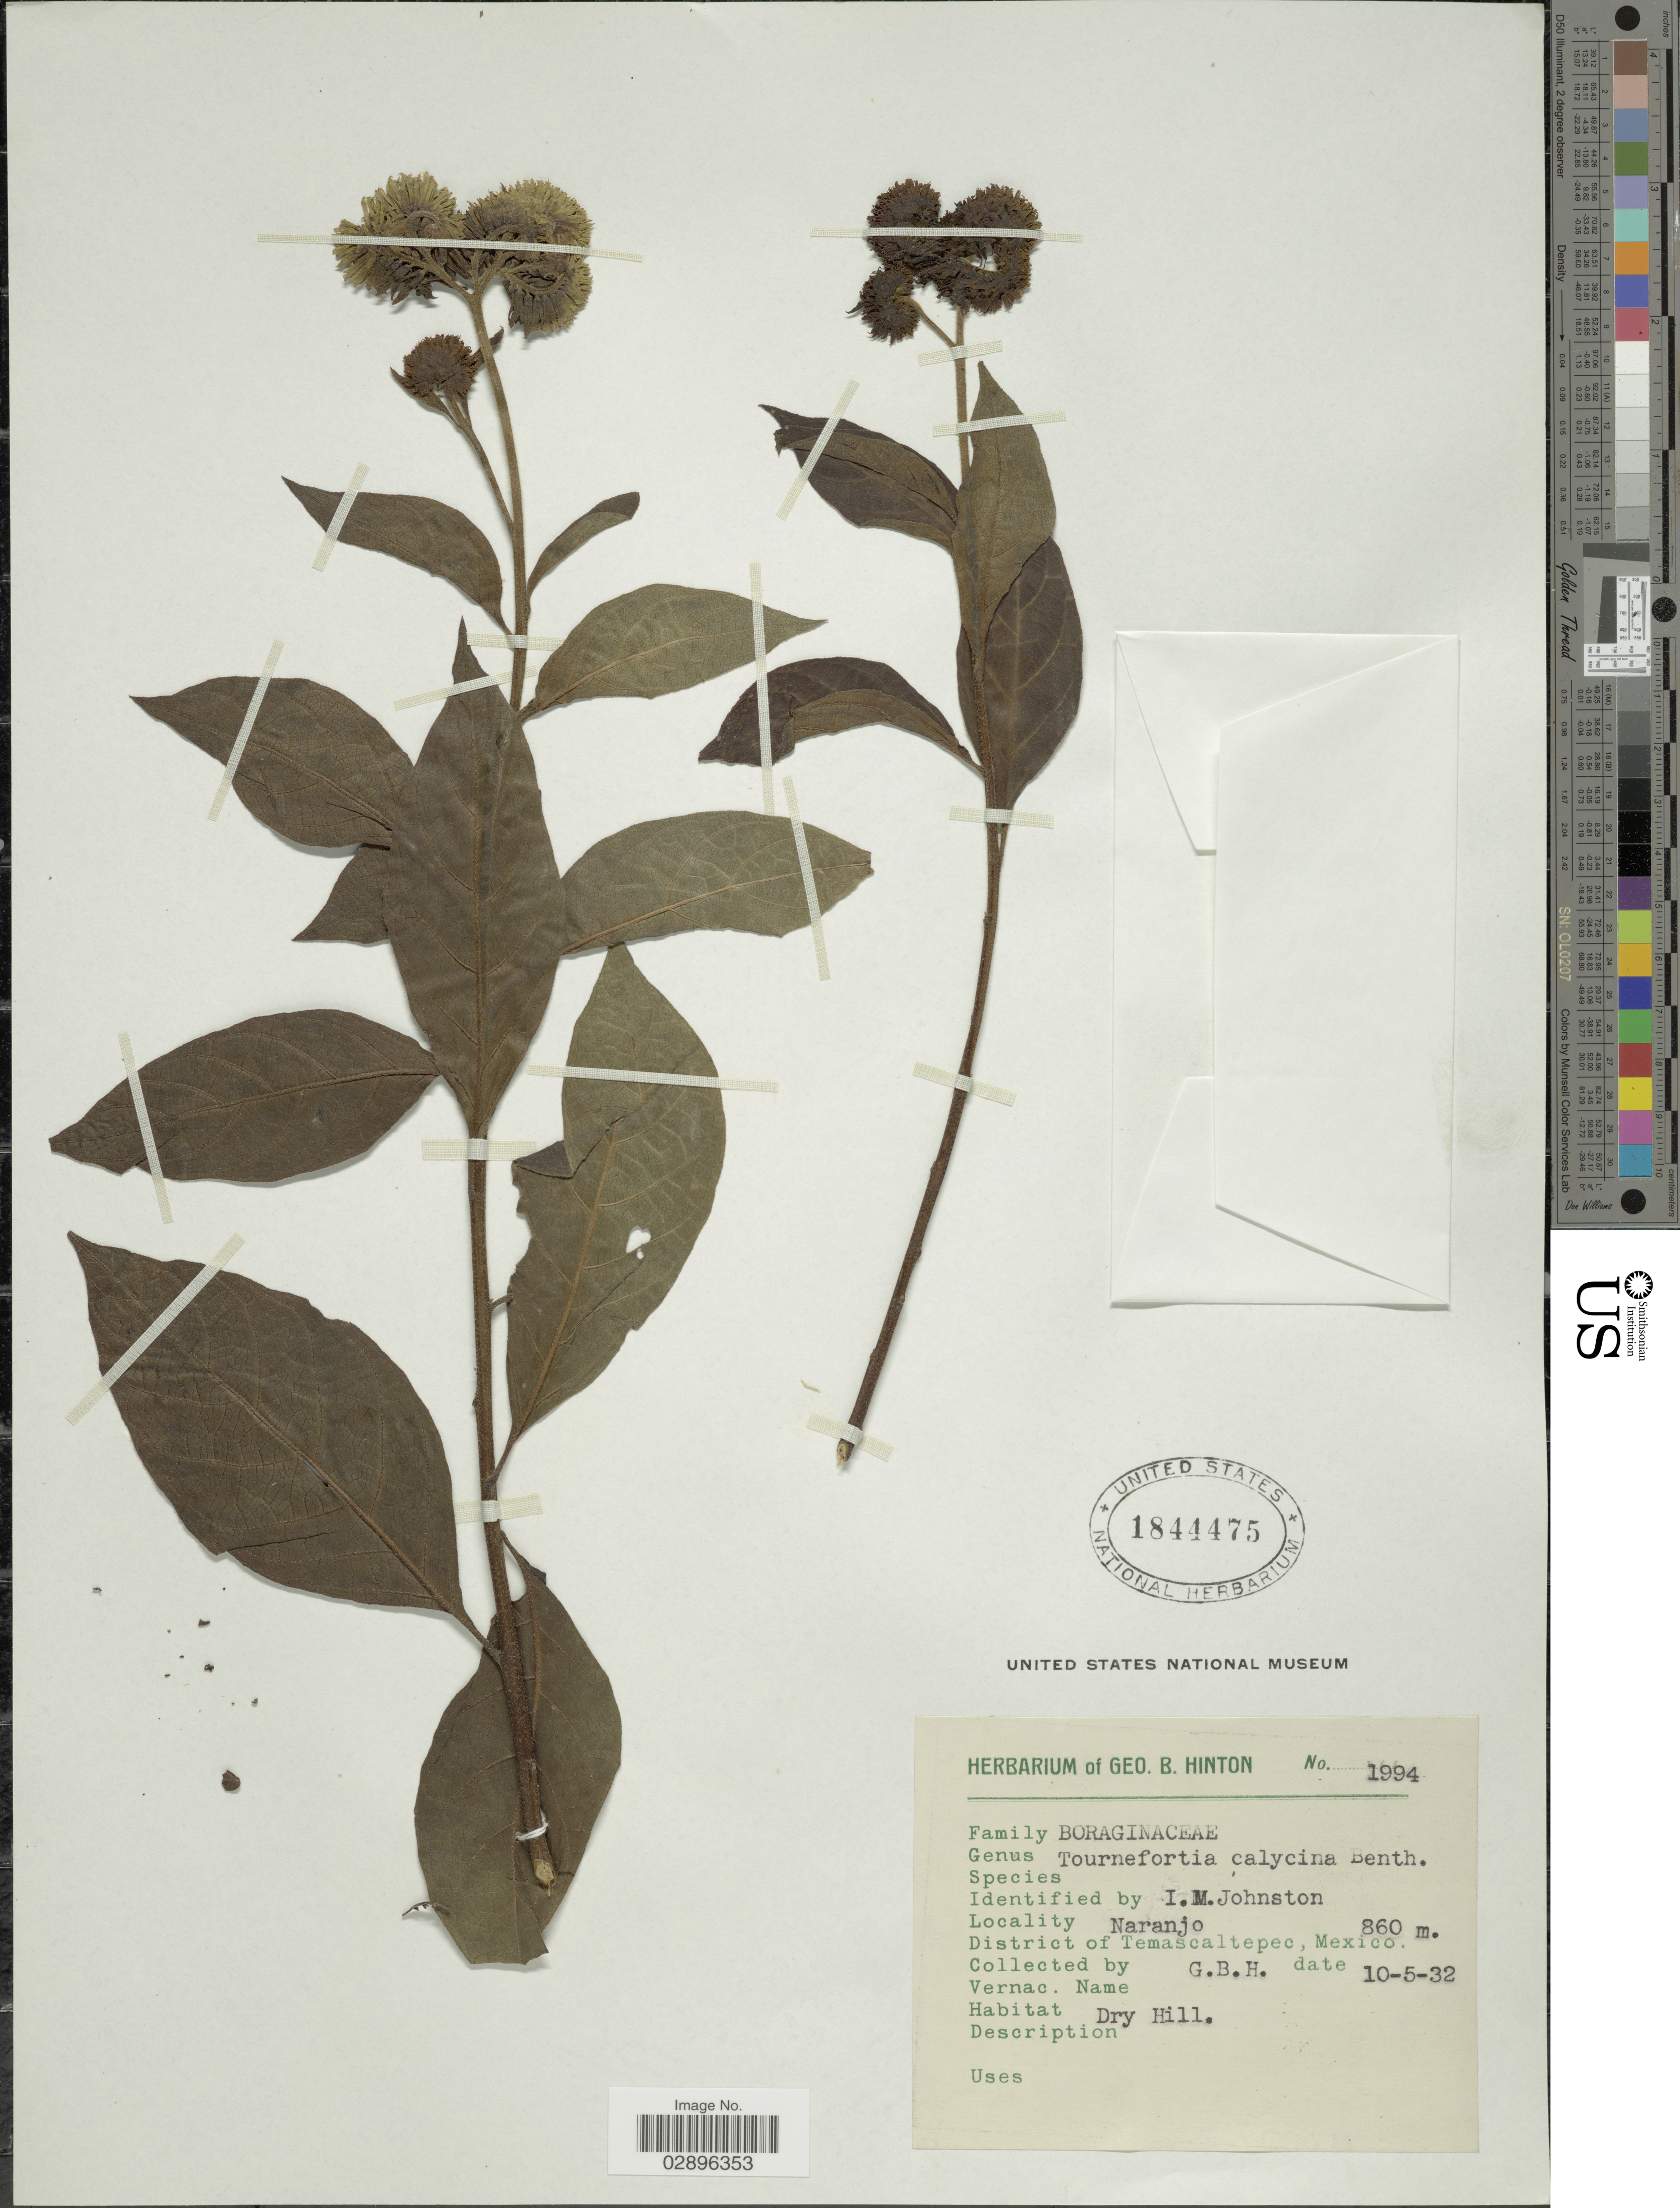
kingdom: Plantae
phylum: Tracheophyta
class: Magnoliopsida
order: Boraginales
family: Heliotropiaceae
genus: Tournefortia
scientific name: Tournefortia calycina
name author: Benth.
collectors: G. B. Hinton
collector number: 1994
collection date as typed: Transcribed d/m/y: 10/5/32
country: Mexico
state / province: México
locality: Naranjo, District Temascaltepec.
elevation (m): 860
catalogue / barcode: US 1844475